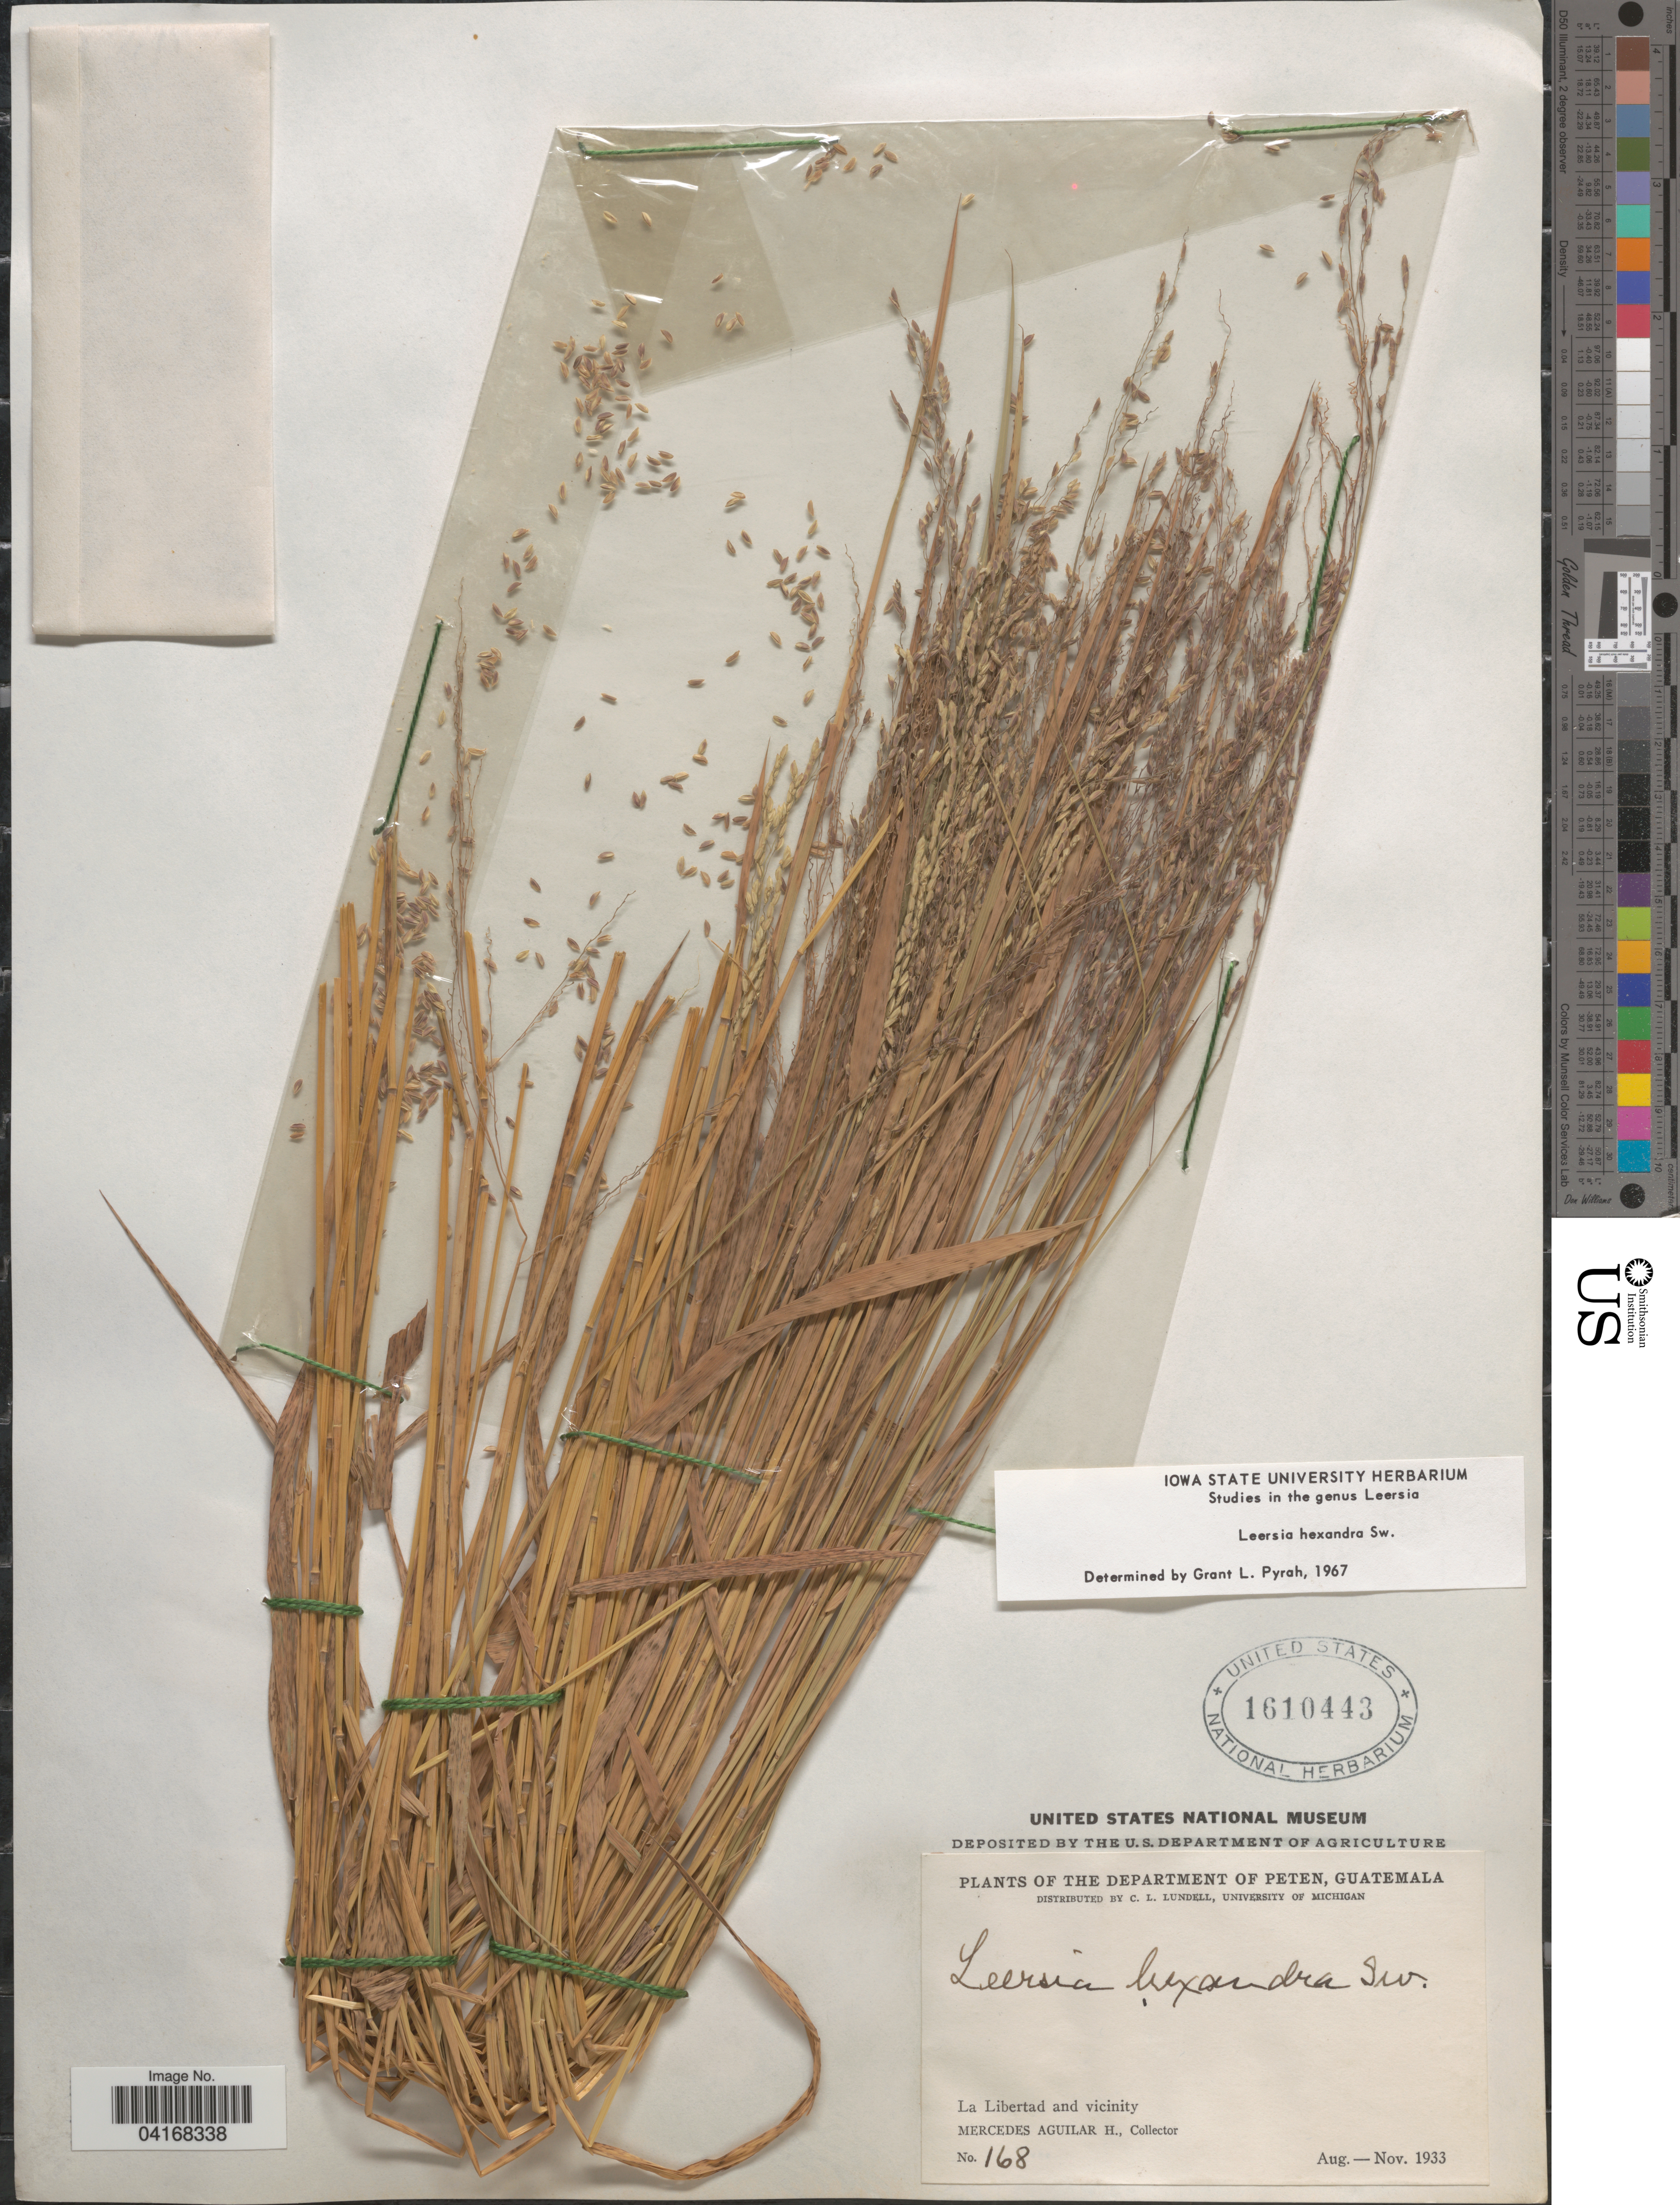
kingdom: Plantae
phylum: Tracheophyta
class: Liliopsida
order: Poales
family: Poaceae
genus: Leersia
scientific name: Leersia hexandra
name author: Sw.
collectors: M. Aguilar H.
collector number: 168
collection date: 1933-08/1933-11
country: Guatemala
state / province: El Peten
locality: La Libertad and vicinity.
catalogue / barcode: US 1610443